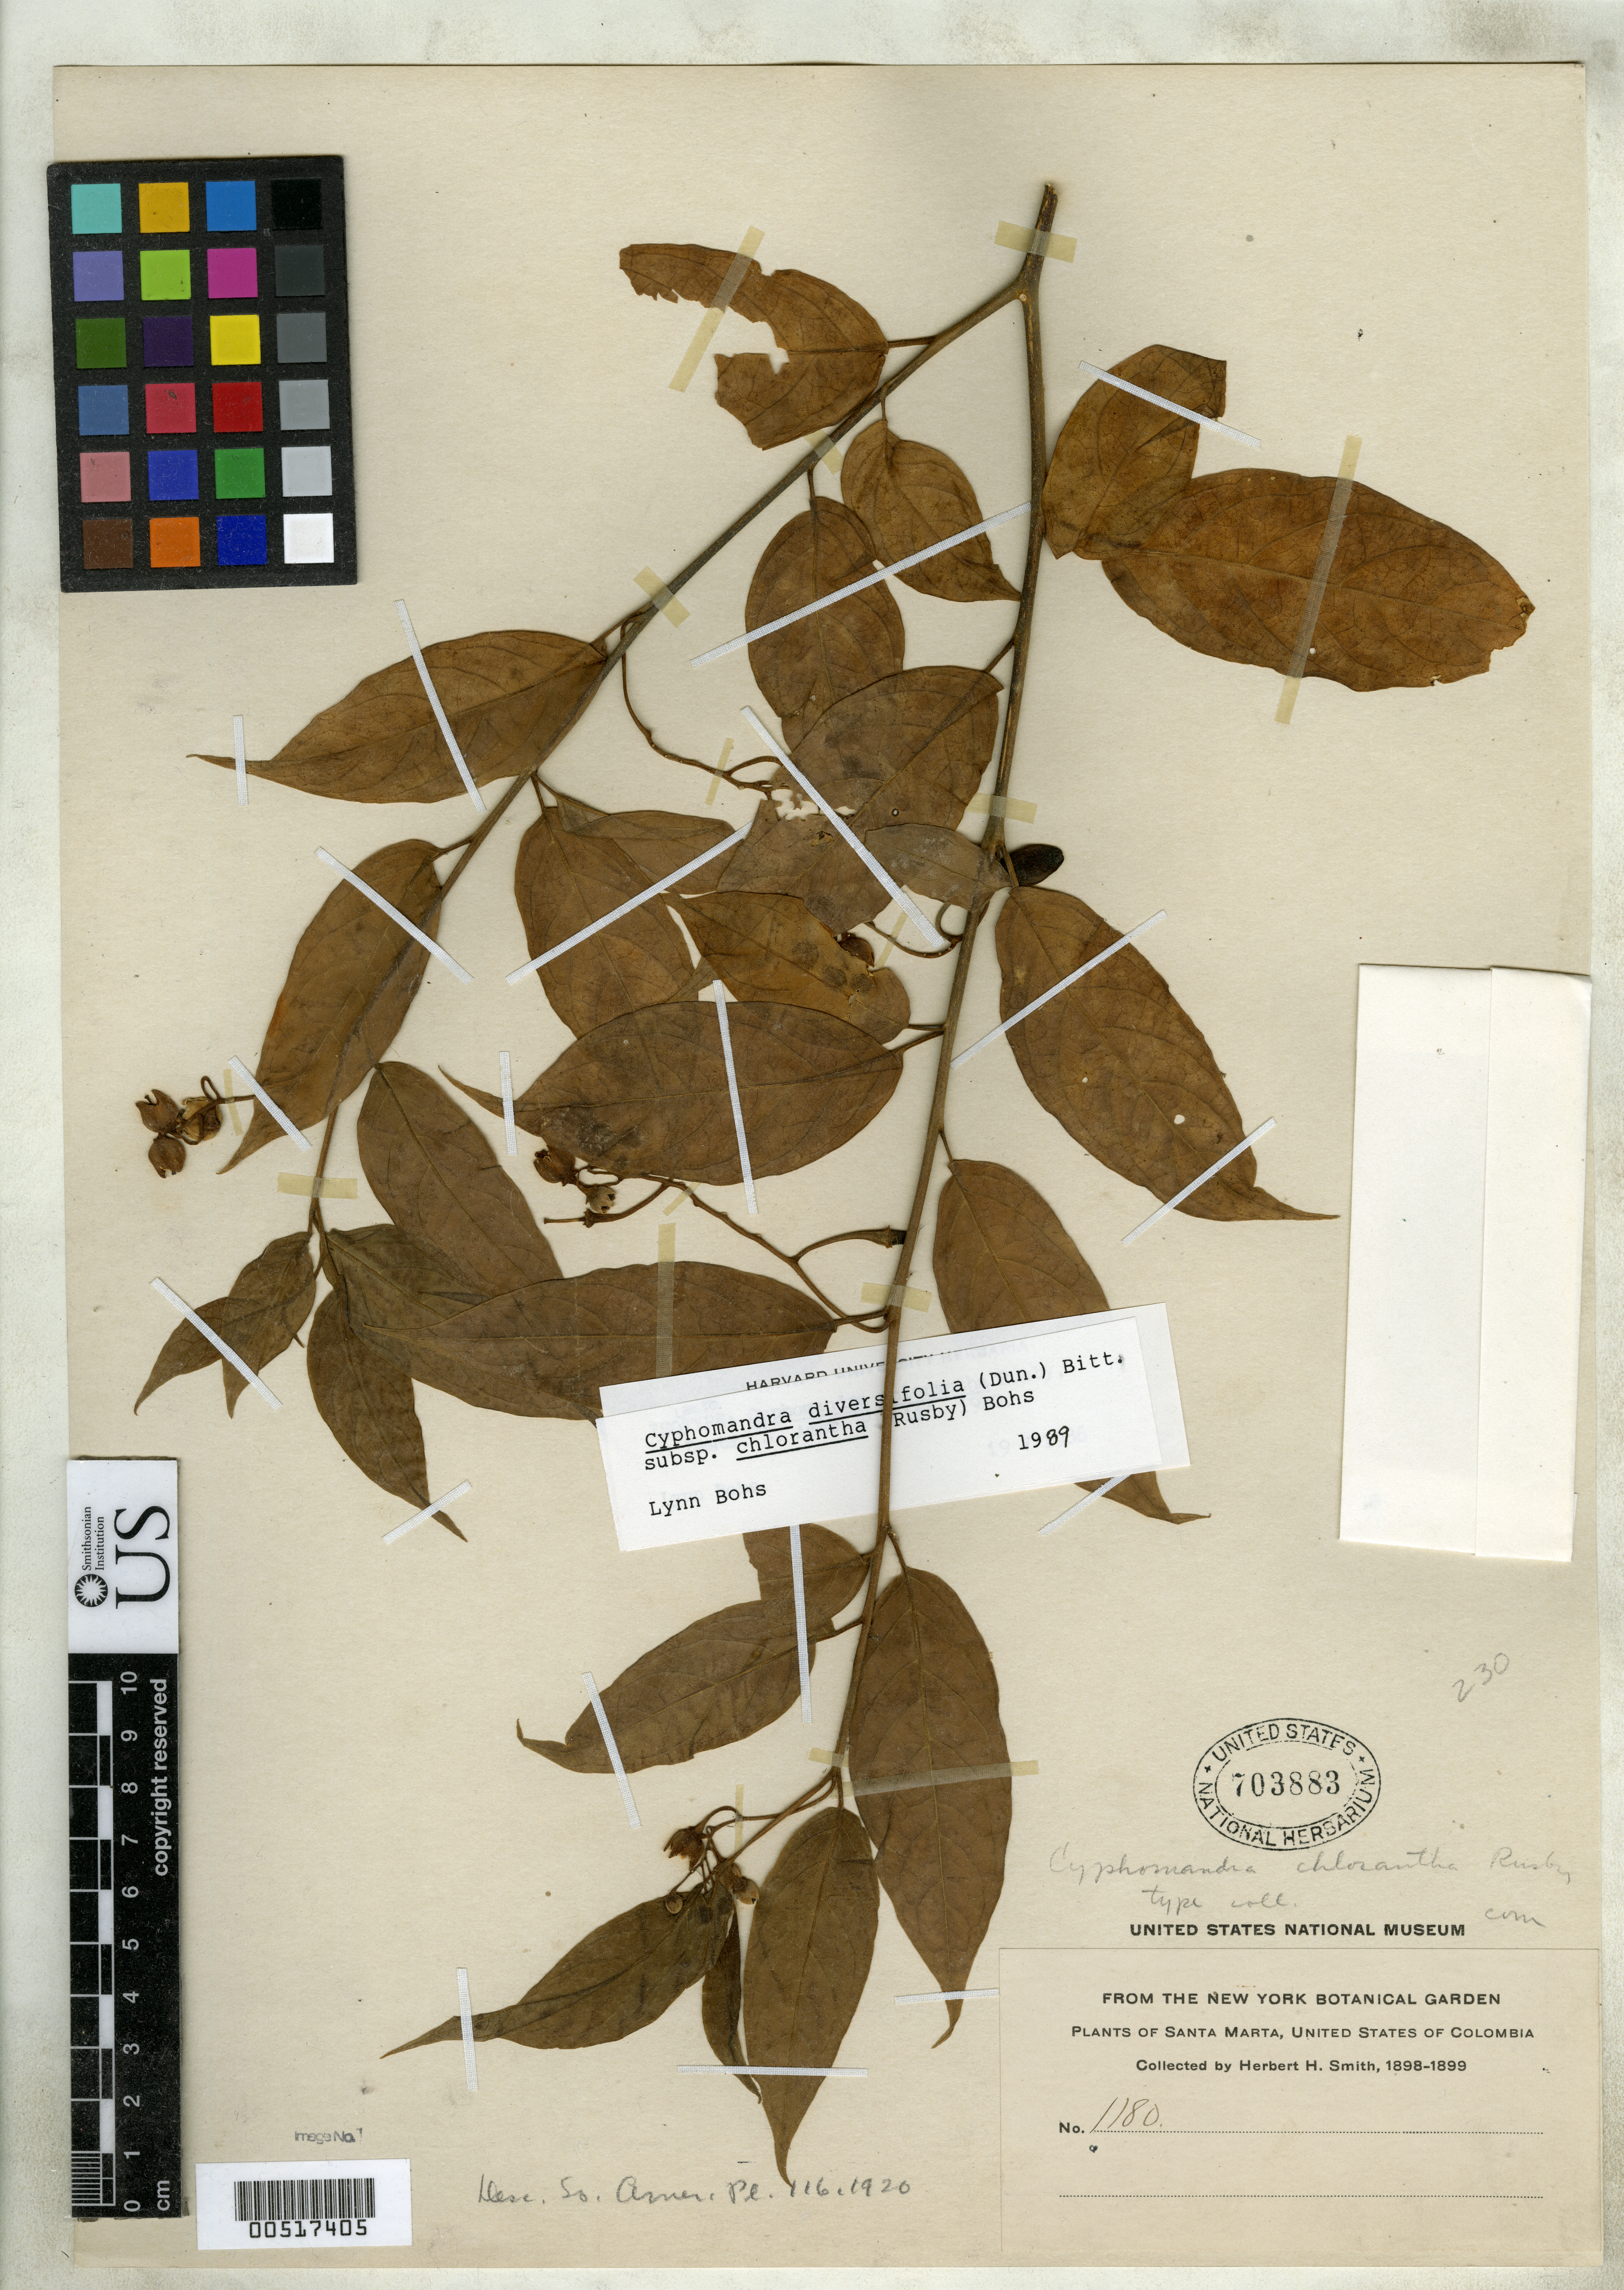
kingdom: Plantae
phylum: Tracheophyta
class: Magnoliopsida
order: Solanales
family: Solanaceae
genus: Cyphomandra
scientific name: Cyphomandra chlorantha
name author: Rusby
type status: Isotype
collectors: Herbert H. Smith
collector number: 1180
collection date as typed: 1898 to -- --- 1899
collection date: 1898/1899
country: Colombia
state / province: Magdalena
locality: Santa Marta.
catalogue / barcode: US 703883